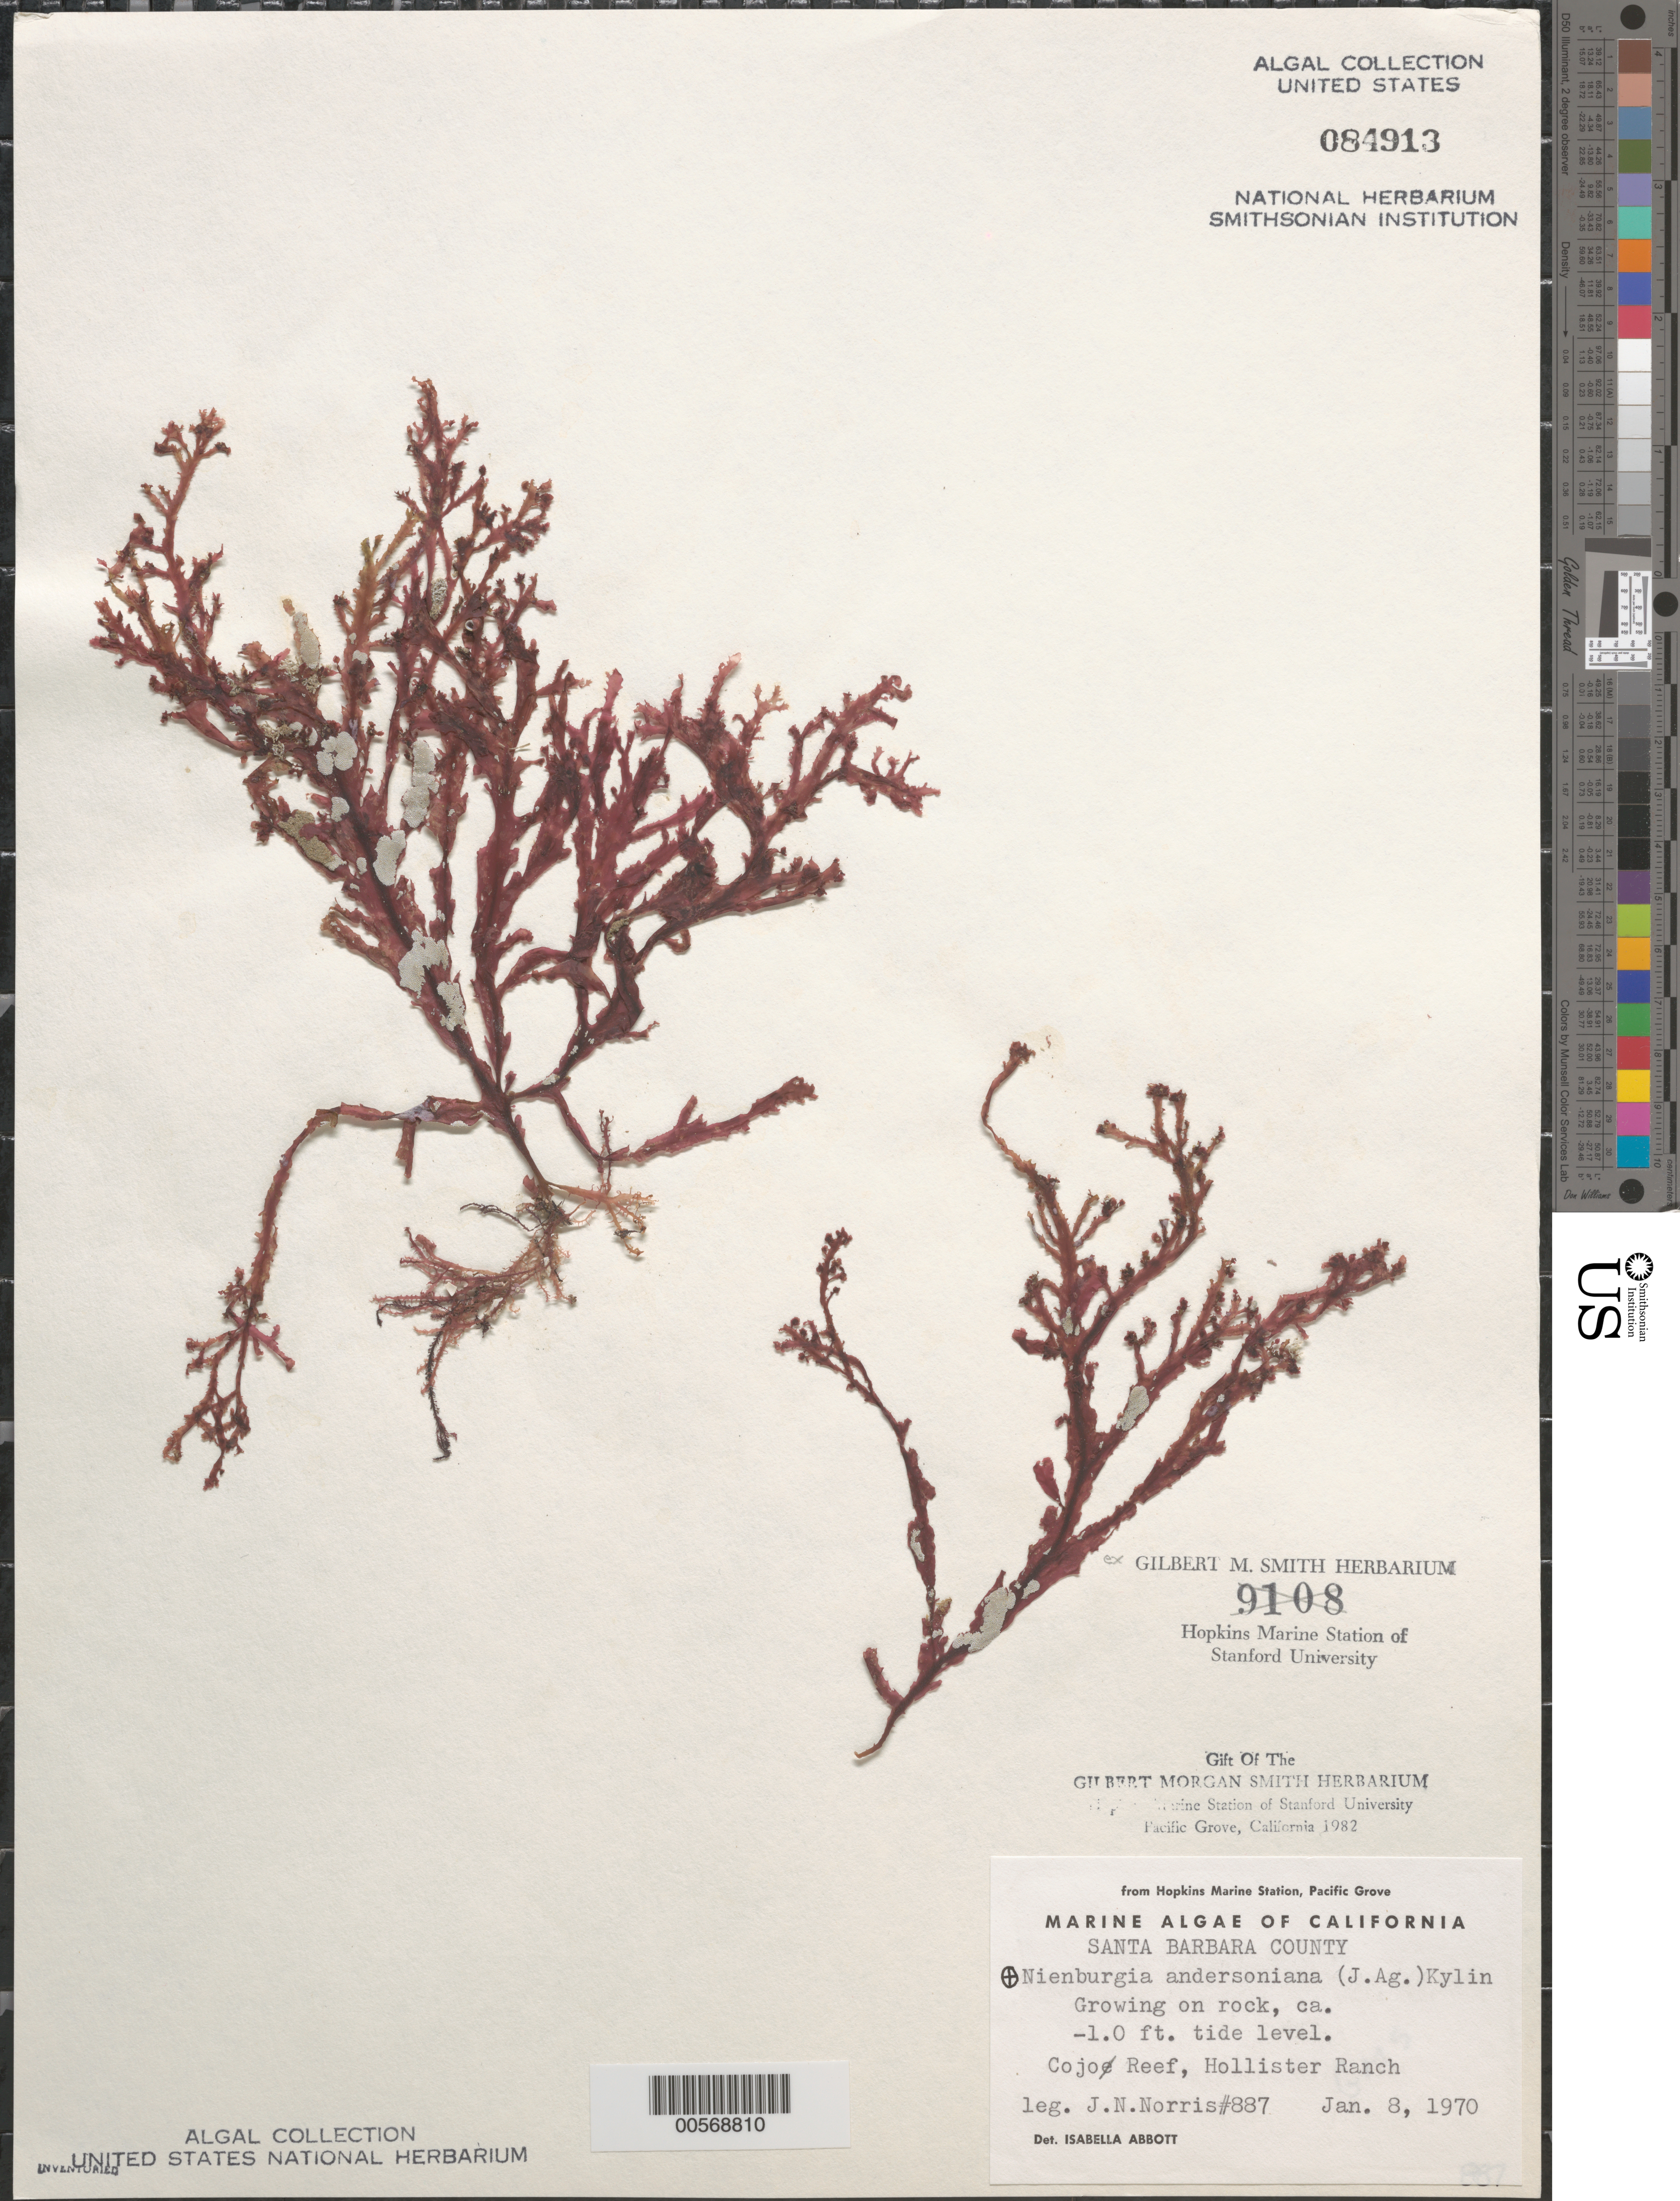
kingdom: Plantae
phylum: Rhodophyta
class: Florideophyceae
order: Ceramiales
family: Delesseriaceae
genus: Nienburgia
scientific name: Nienburgia andersoniana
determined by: Abbott, Isabella A.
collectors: J. N. Norris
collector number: JN-887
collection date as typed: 08 Jan 1970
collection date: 1970-01-08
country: United States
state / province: California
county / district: Santa Barbara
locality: Cojo Reef, Hollister Ranch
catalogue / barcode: US 84913